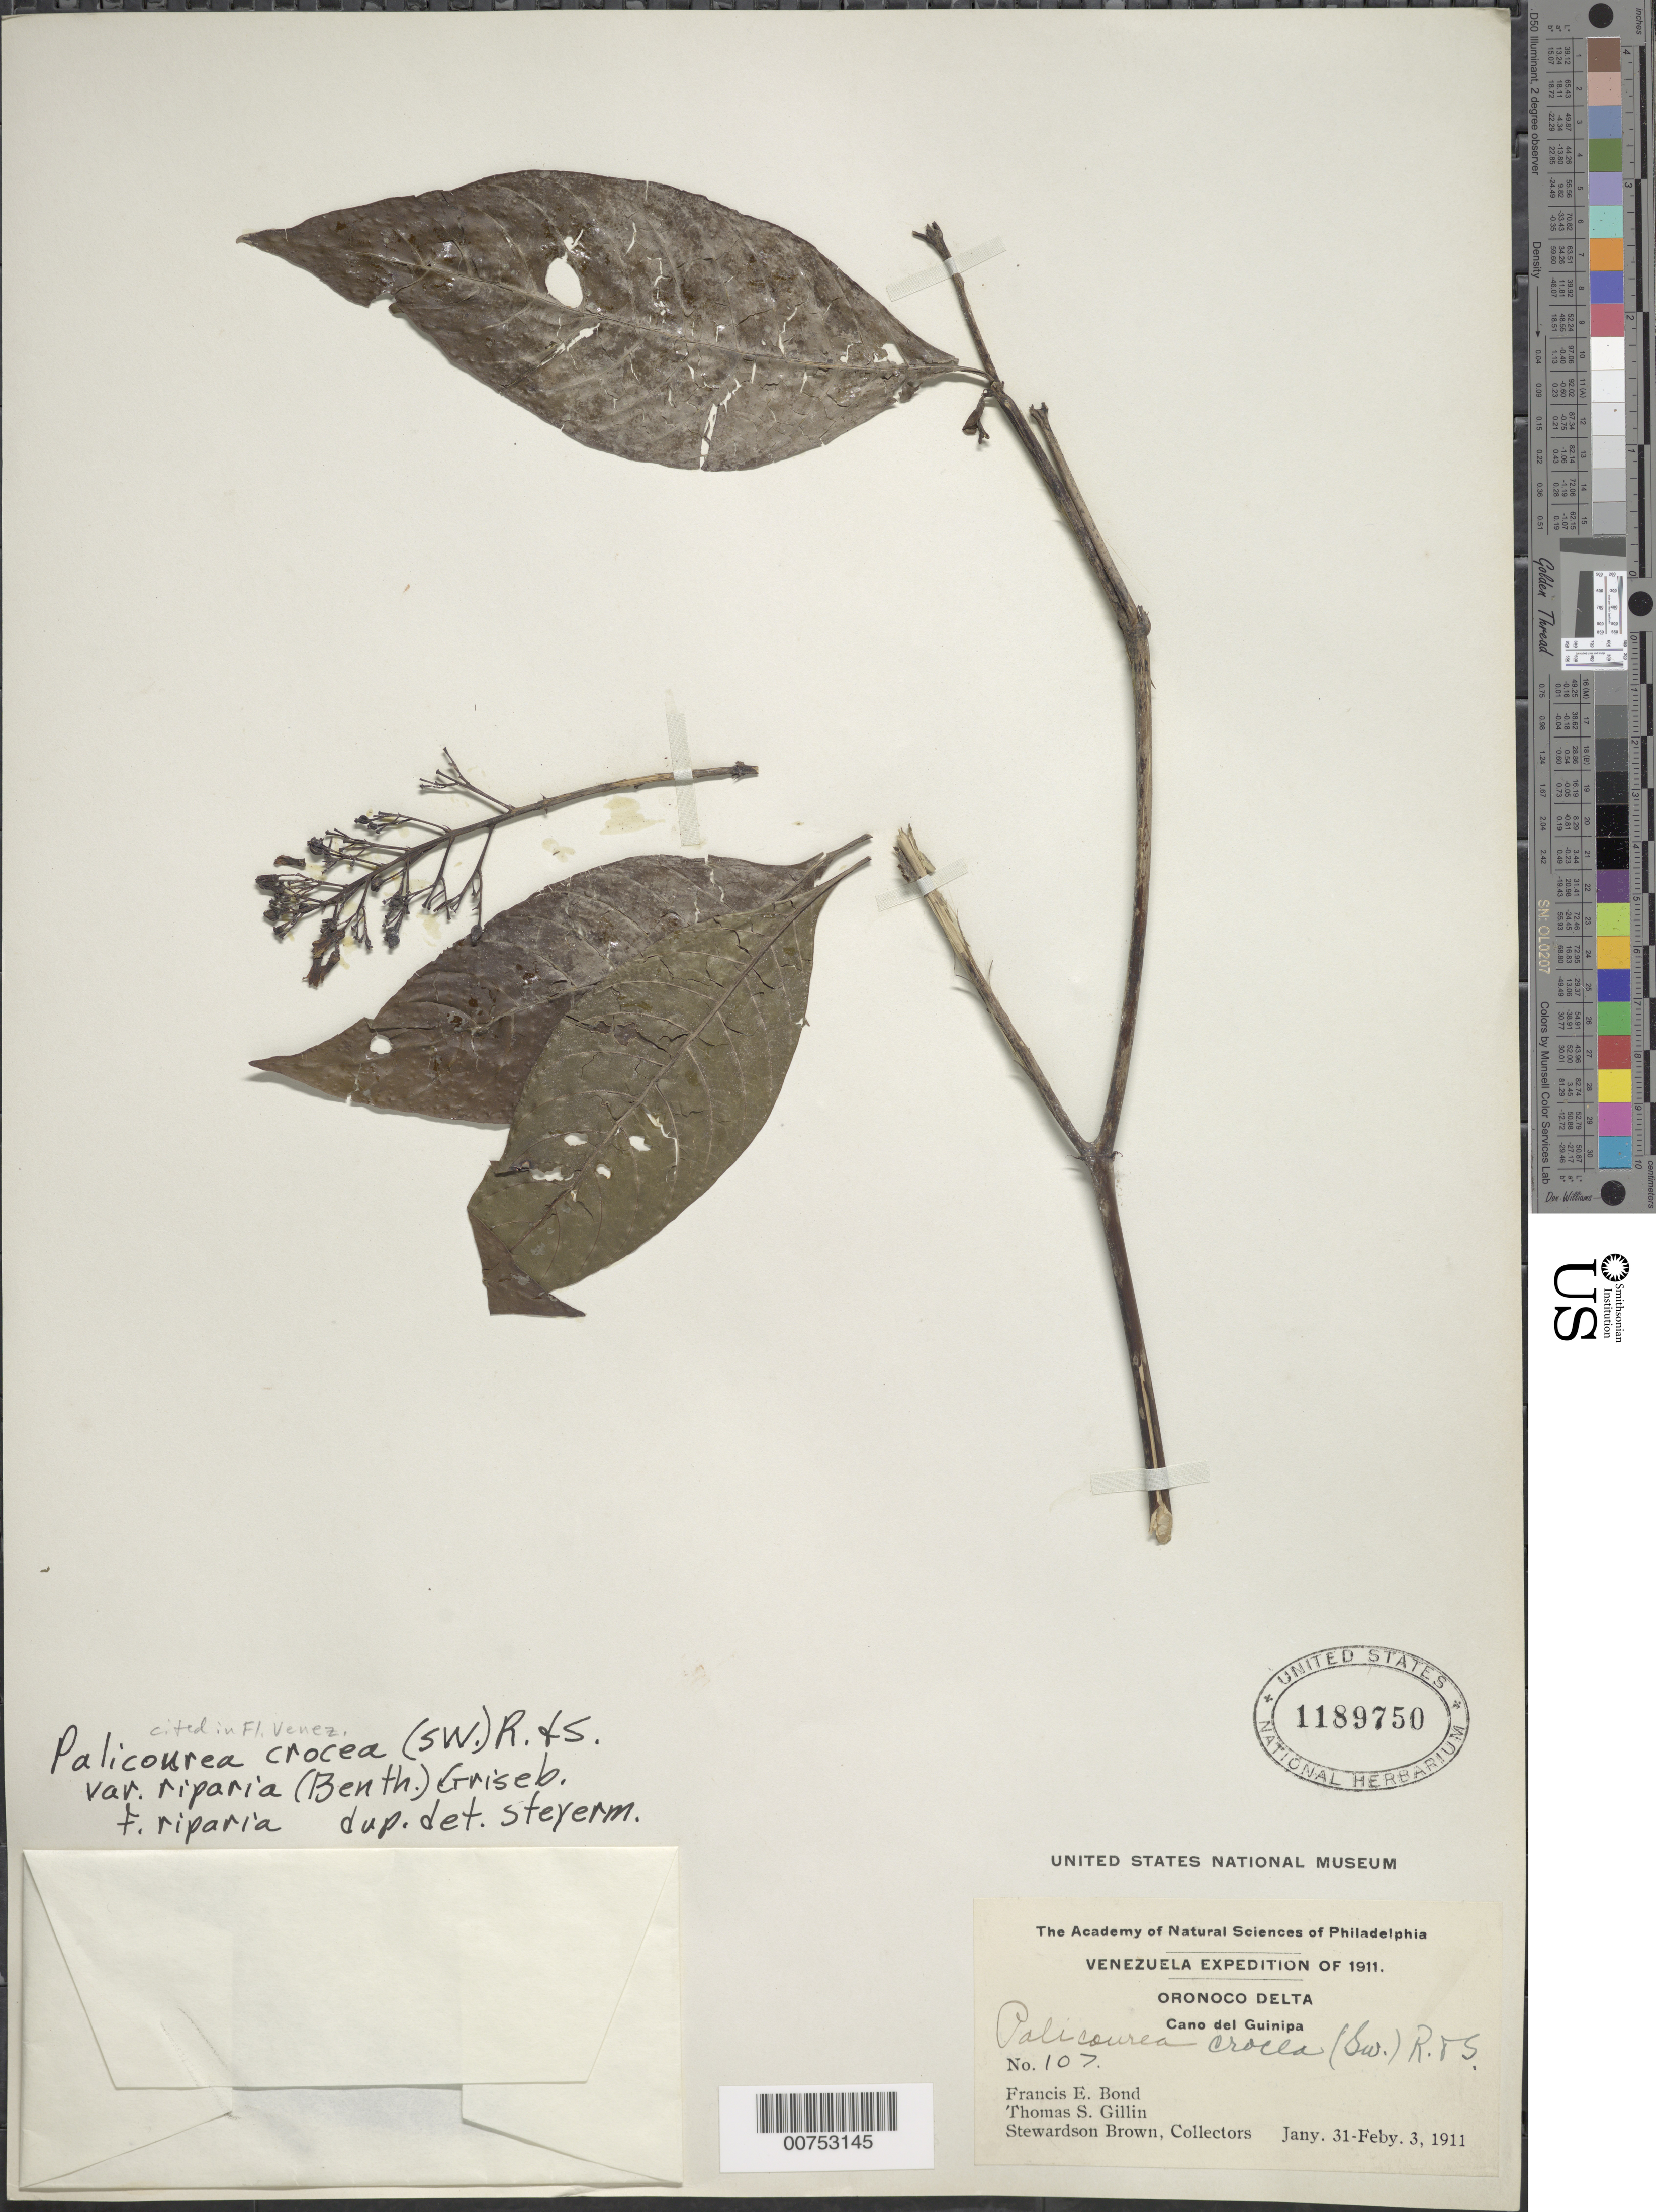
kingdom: Plantae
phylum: Tracheophyta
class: Magnoliopsida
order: Gentianales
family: Rubiaceae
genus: Palicourea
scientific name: Palicourea crocea var. riparia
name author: (Benth.) Griseb.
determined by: Steyermark, Julian A., (VEN)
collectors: F. Bond, T. Gillin & S. Brown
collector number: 107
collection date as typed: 31 January -3 February 1911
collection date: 1911-01-31/1911-02-03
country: Venezuela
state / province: Monagas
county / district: Maturin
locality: Oronoco Delta along Rio Guanipa, including Indian and Creole villages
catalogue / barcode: US 1189750